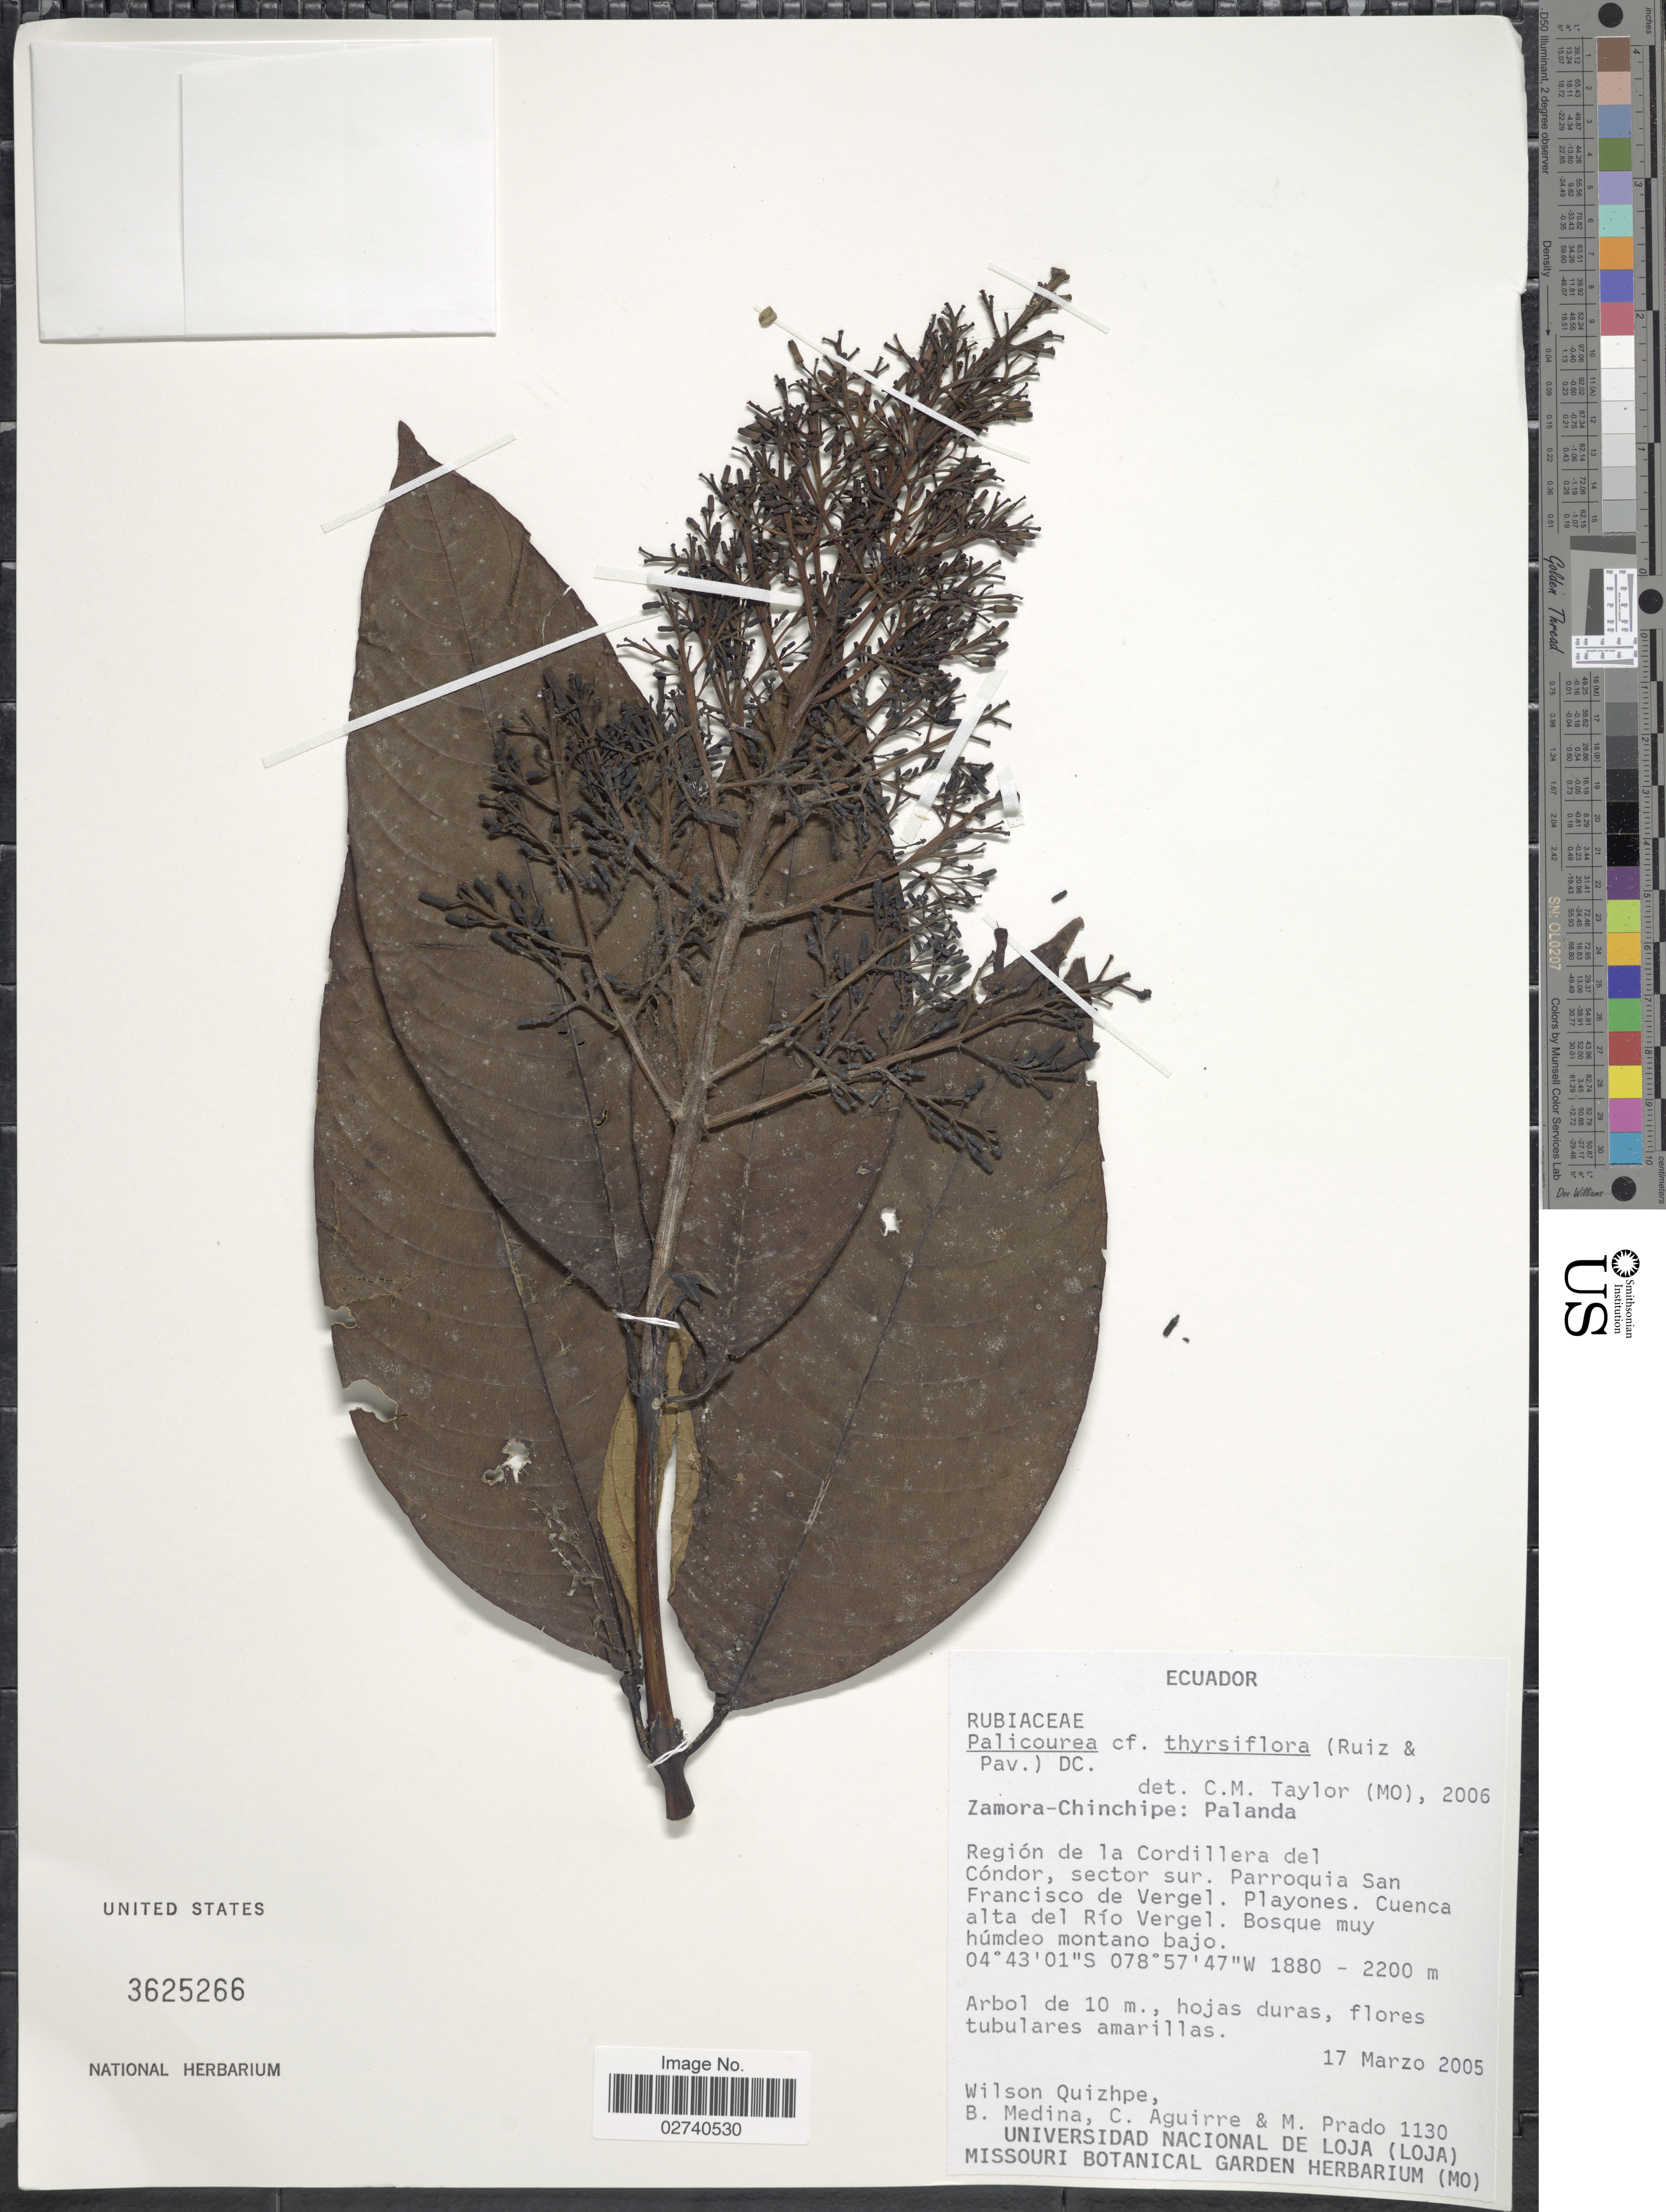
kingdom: Plantae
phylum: Tracheophyta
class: Magnoliopsida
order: Gentianales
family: Rubiaceae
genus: Palicourea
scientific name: Palicourea thyrsiflora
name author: (Ruiz & Pav.) DC.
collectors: W. Quizhpe, B. Medina, C. Aguirre & M. Prado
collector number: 1130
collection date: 2005-03-17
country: Ecuador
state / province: Zamora-Chinchipe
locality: Palanda. Region de la Cordillera del Condor, sector sur. Parroquia San Francisco de Vergel. Playones. Cuenca alta del Rio Vergel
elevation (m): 1880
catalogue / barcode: US 3625266